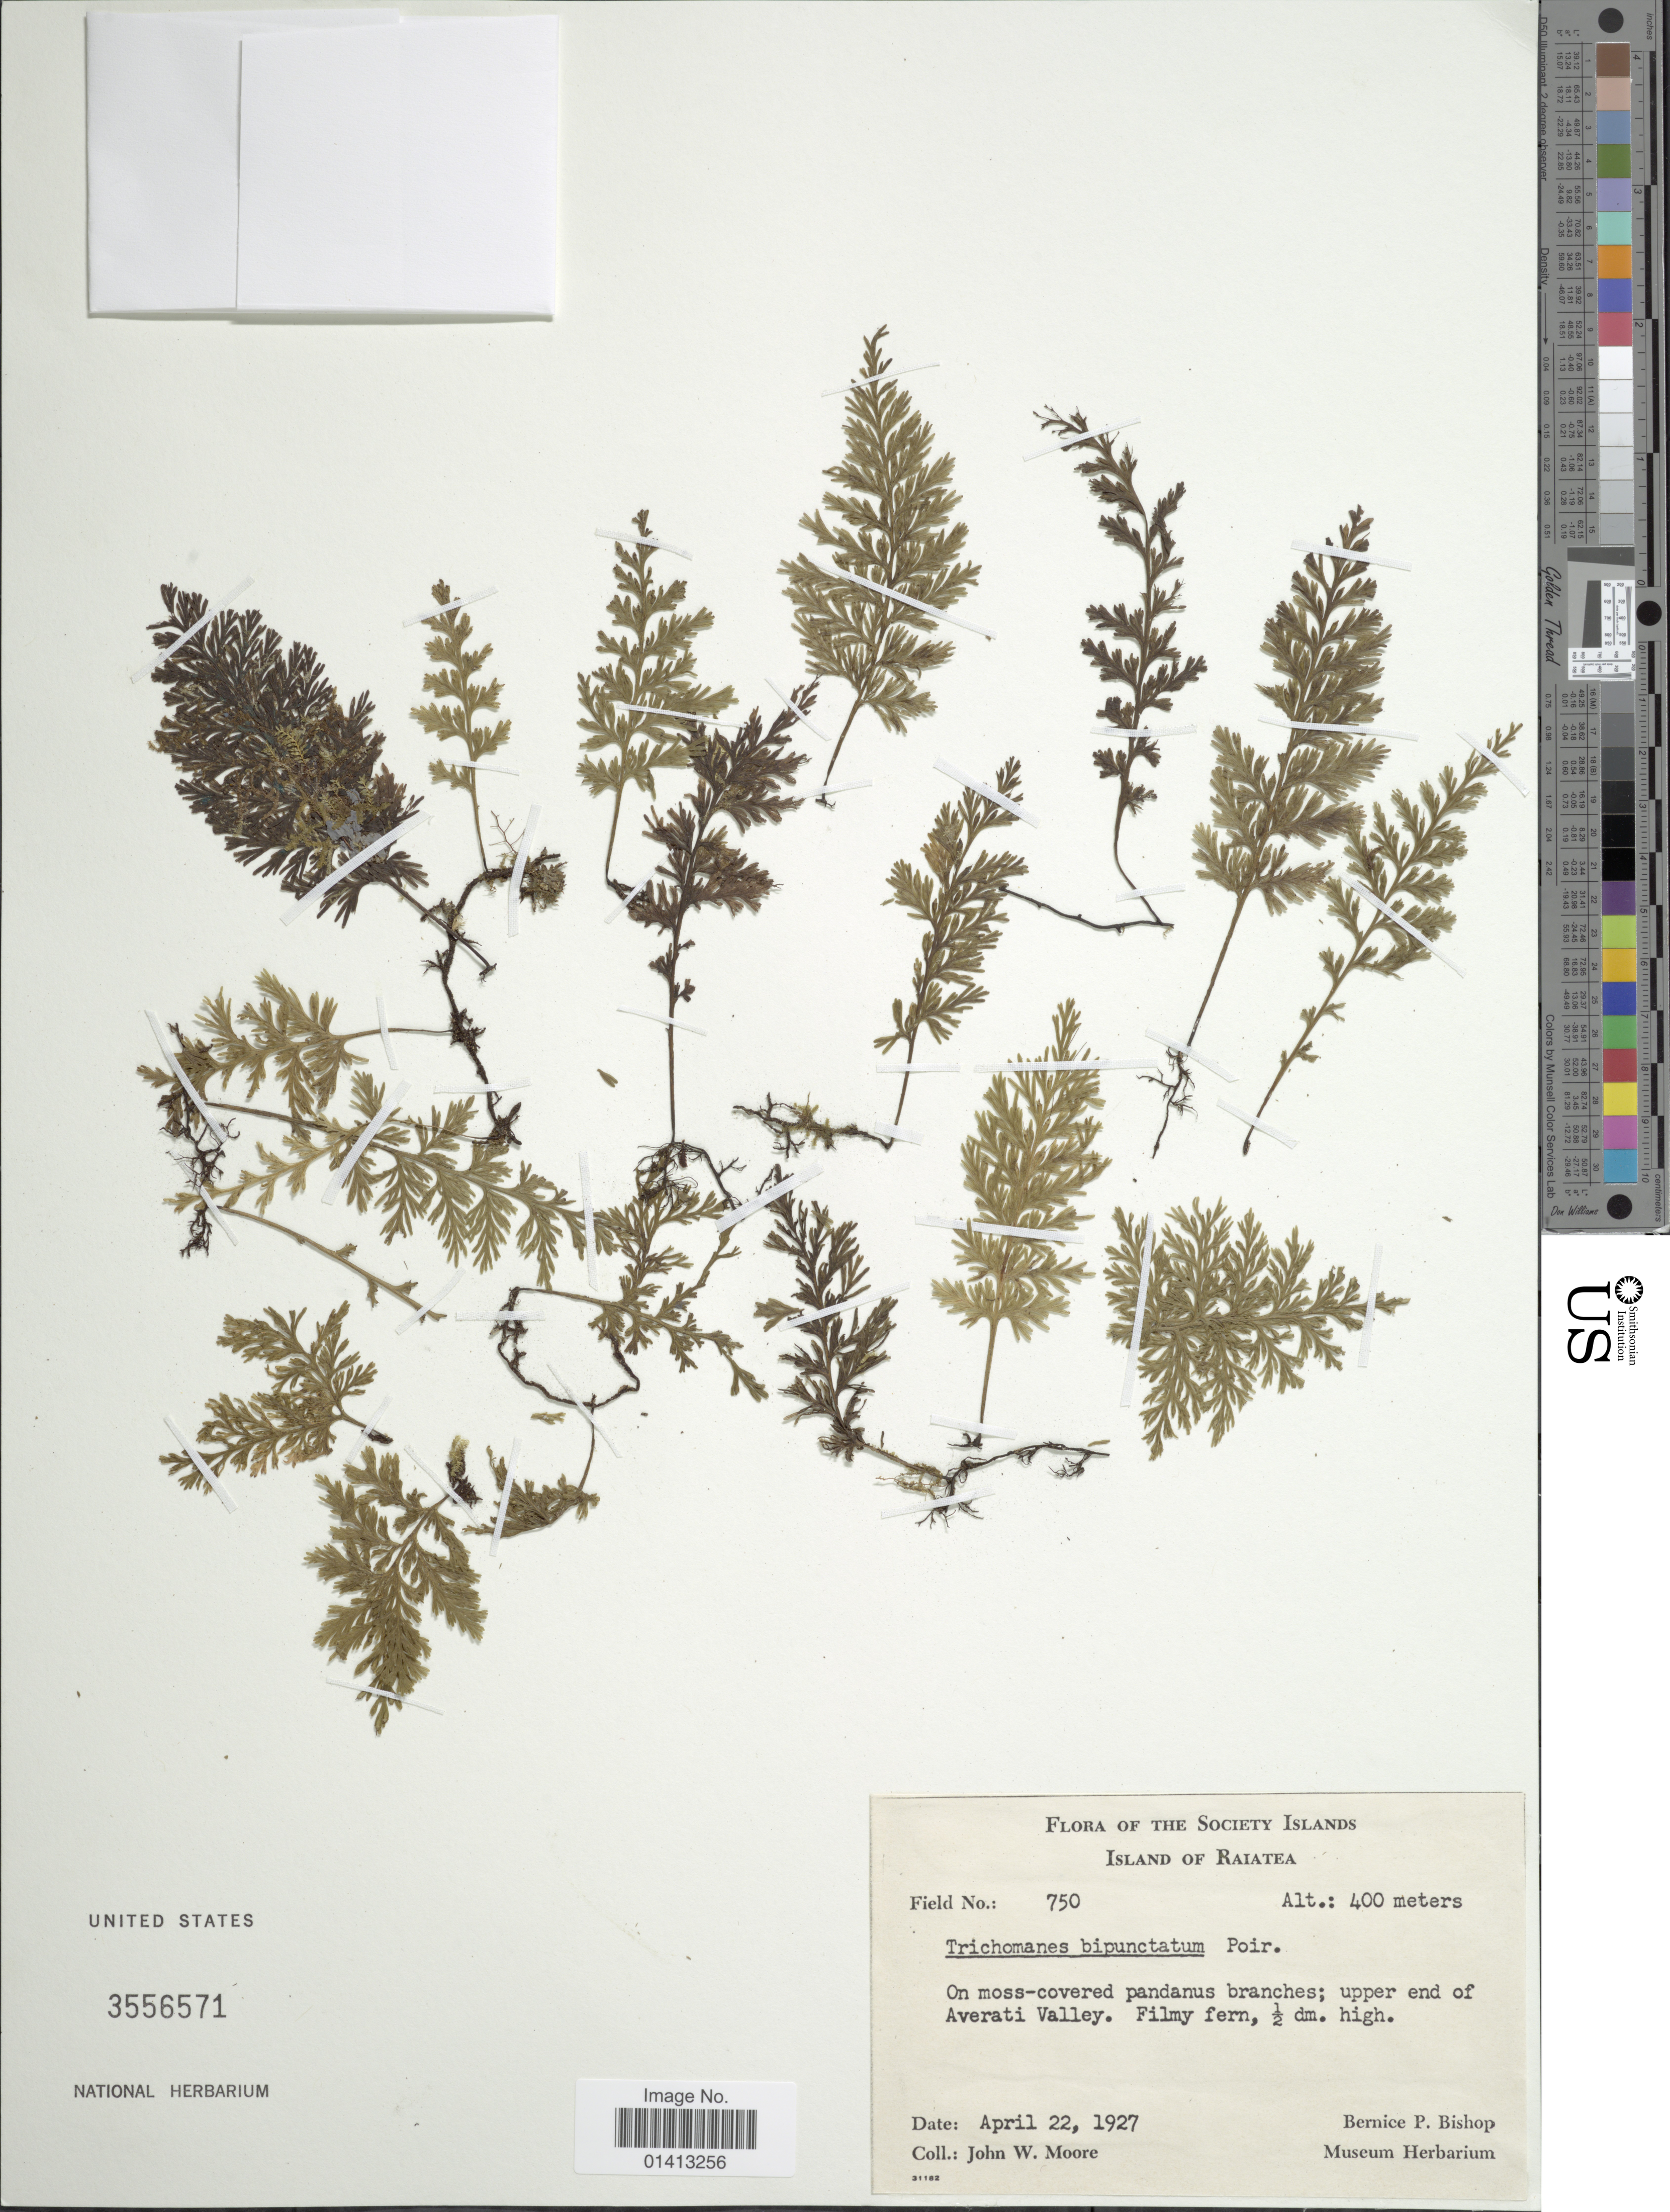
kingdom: Plantae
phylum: Tracheophyta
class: Polypodiopsida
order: Hymenophyllales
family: Hymenophyllaceae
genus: Crepidomanes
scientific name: Crepidomanes bipunctatum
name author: (Poir.) Copel.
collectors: J. W. Moore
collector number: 750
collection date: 1927-04-22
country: French Polynesia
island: Raiatea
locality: The Society Islands, Island of Raiatea, upper end of Averati valley Valley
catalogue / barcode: US 3556571